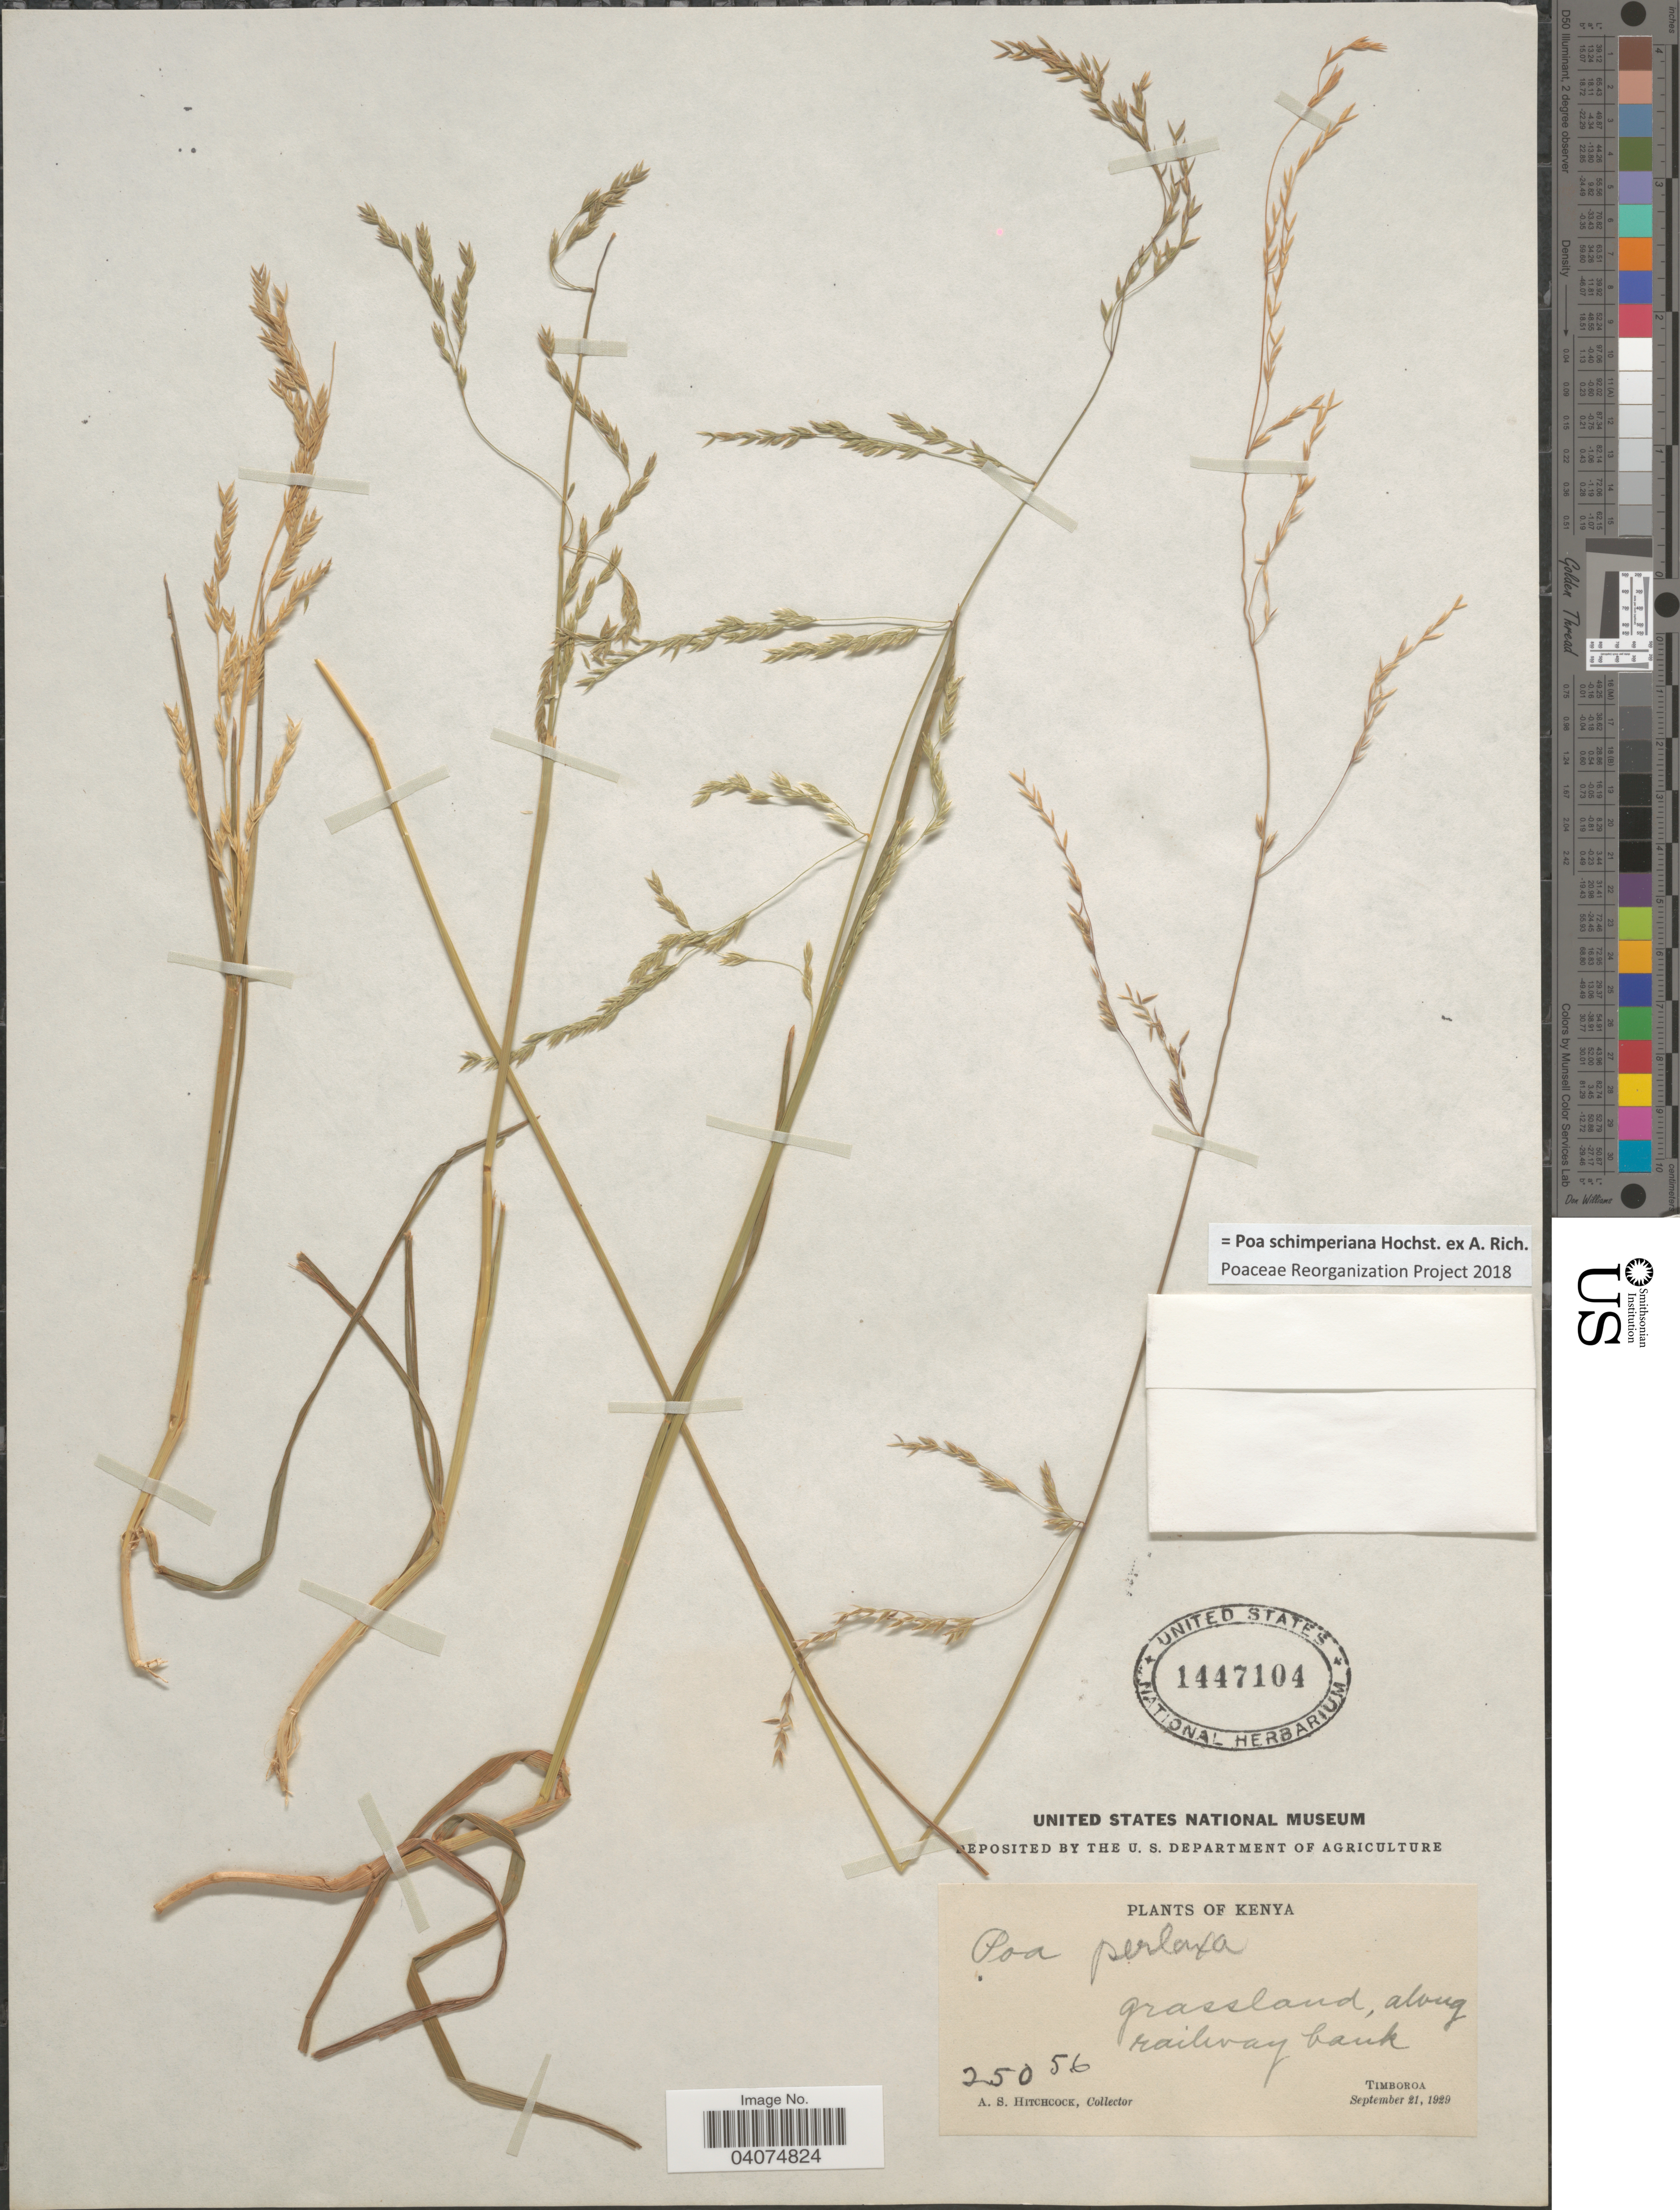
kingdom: Plantae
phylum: Tracheophyta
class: Liliopsida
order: Poales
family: Poaceae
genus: Poa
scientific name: Poa schimperiana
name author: Hochst. ex A. Rich.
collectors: A. S. Hitchcock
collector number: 25056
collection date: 1929-09-21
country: Kenya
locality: Along railway bank. Timboroa.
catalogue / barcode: US 1447104